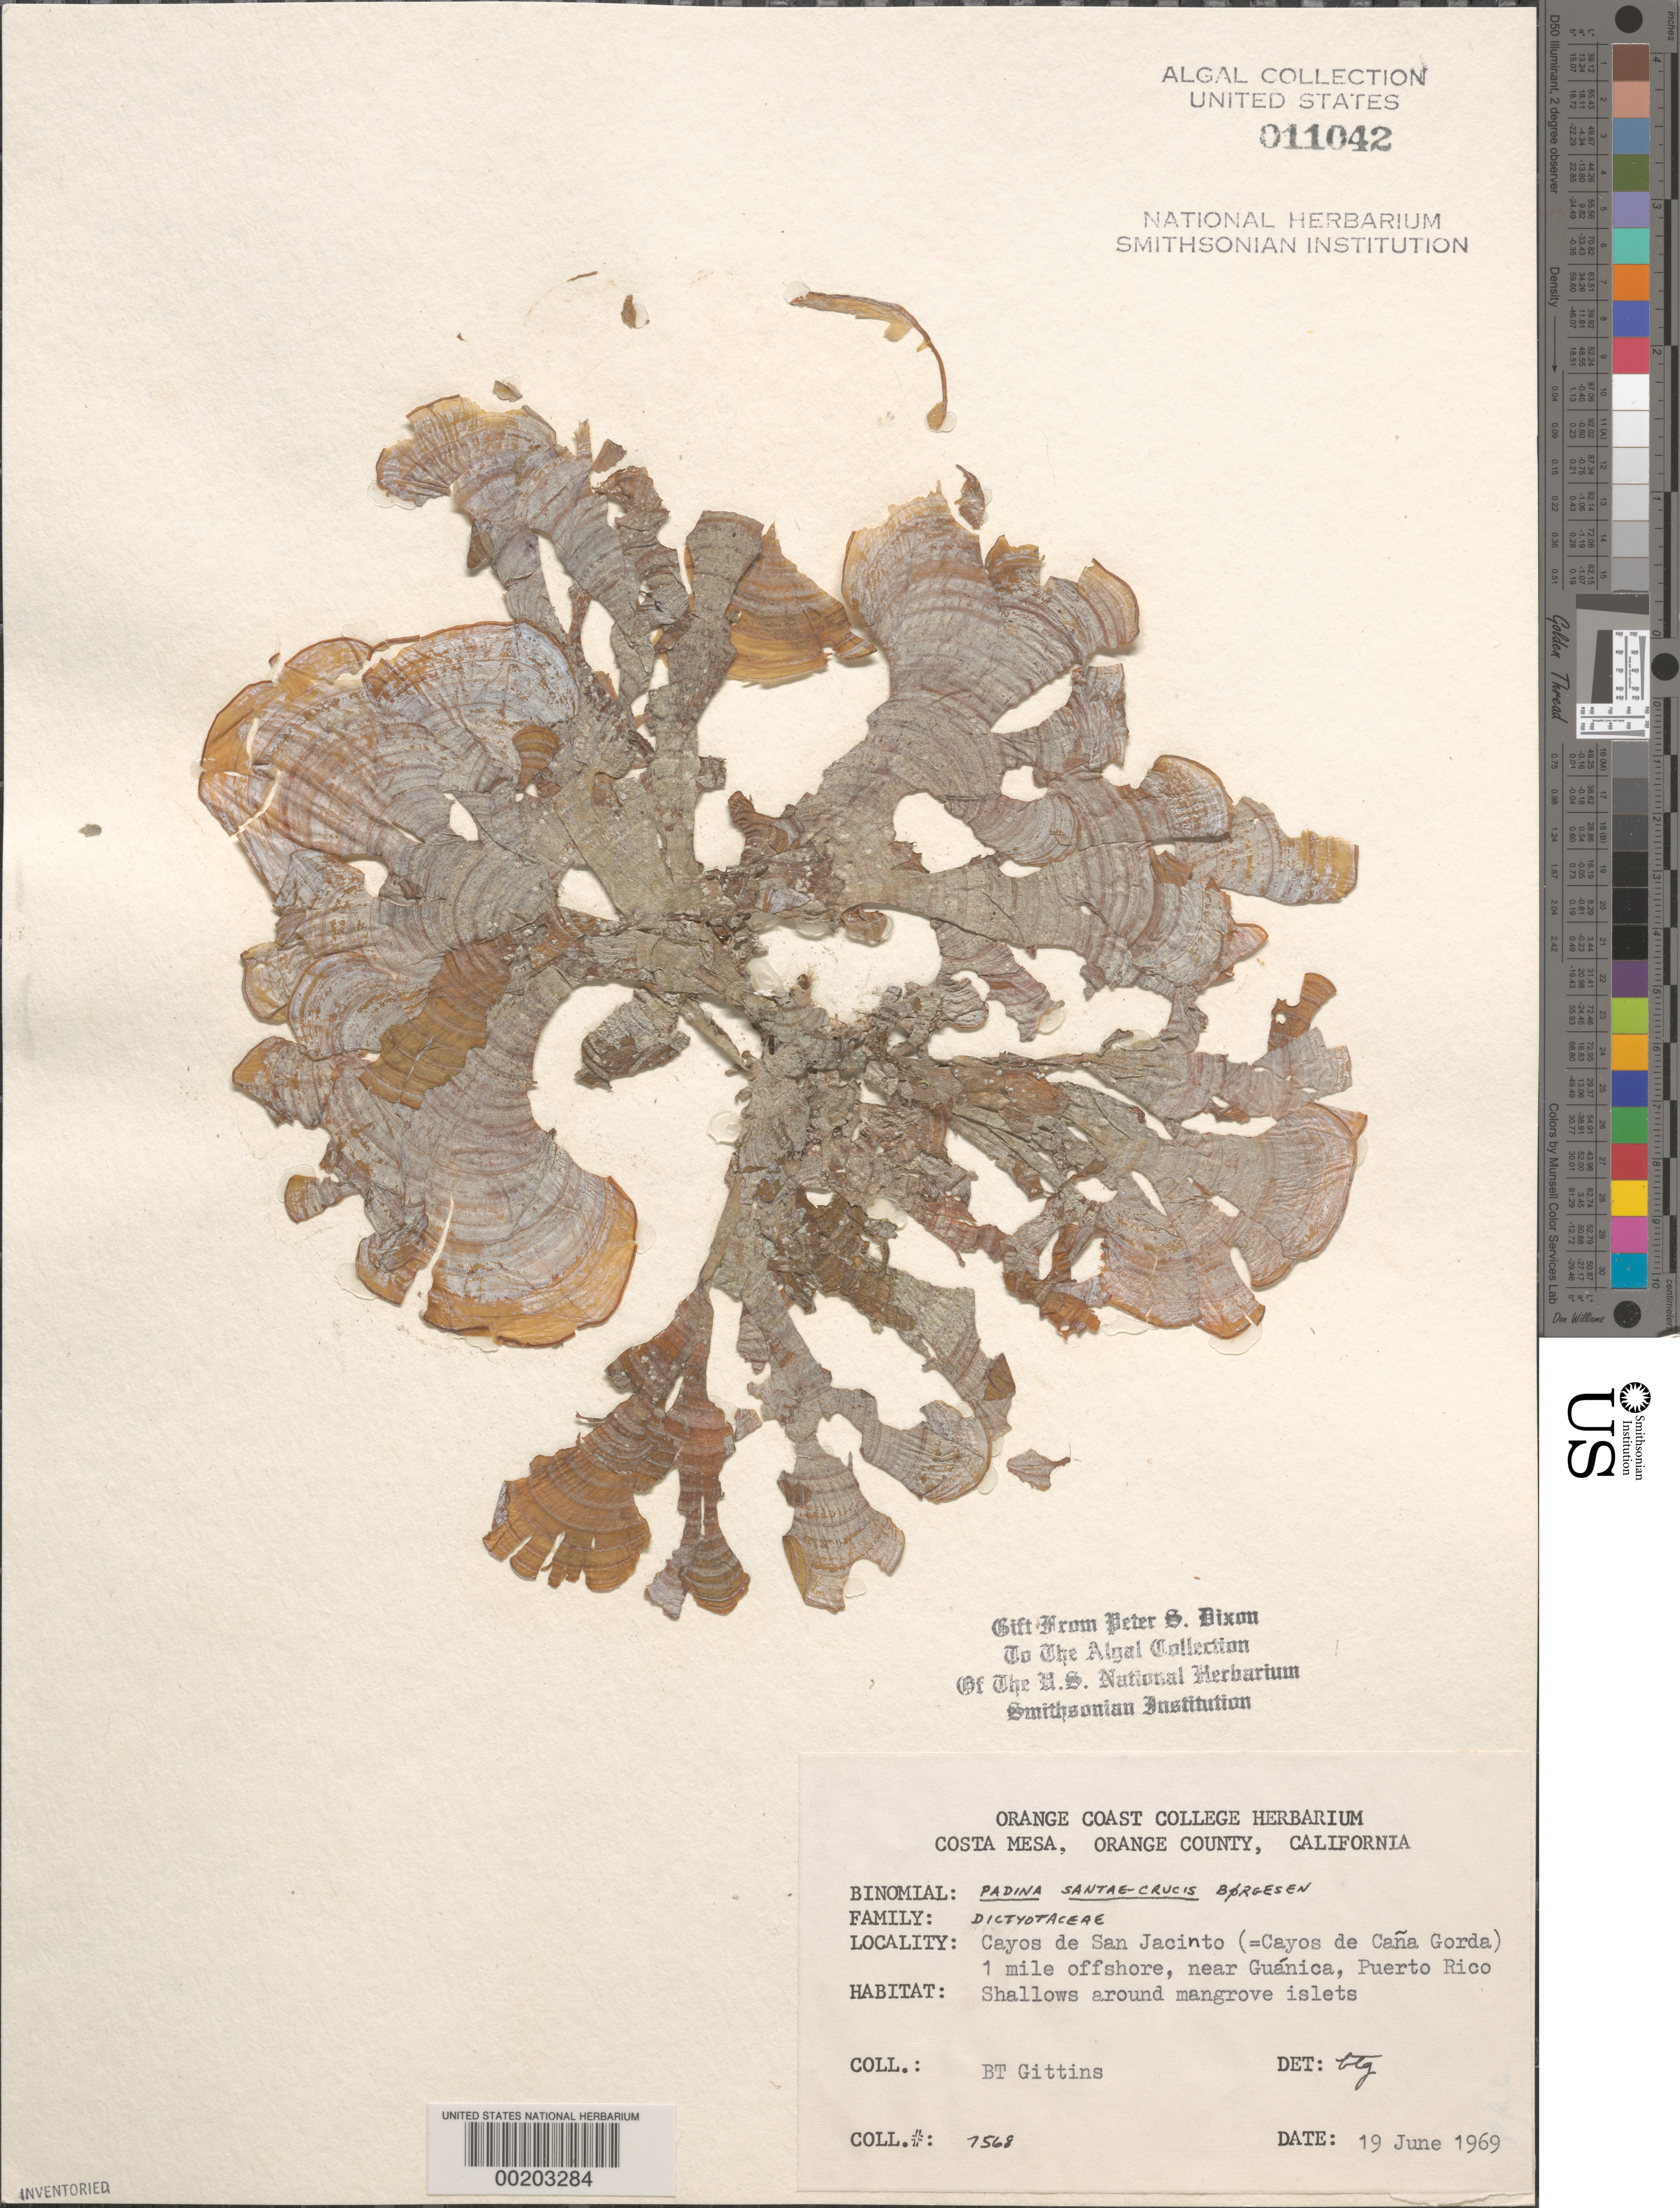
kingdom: Chromista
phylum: Ochrophyta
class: Phaeophyceae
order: Dictyotales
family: Dictyotaceae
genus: Padina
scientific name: Padina sanctae-crucis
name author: Børgesen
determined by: Gittins, B. T.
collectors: B. Gittins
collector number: Btg 7568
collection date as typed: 19 Jun 1969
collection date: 1969-06-19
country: Puerto Rico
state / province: Guanica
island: Cayos de San Jacinto (Cayos de Cana Gorda)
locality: Near Guanica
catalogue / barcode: US 11042